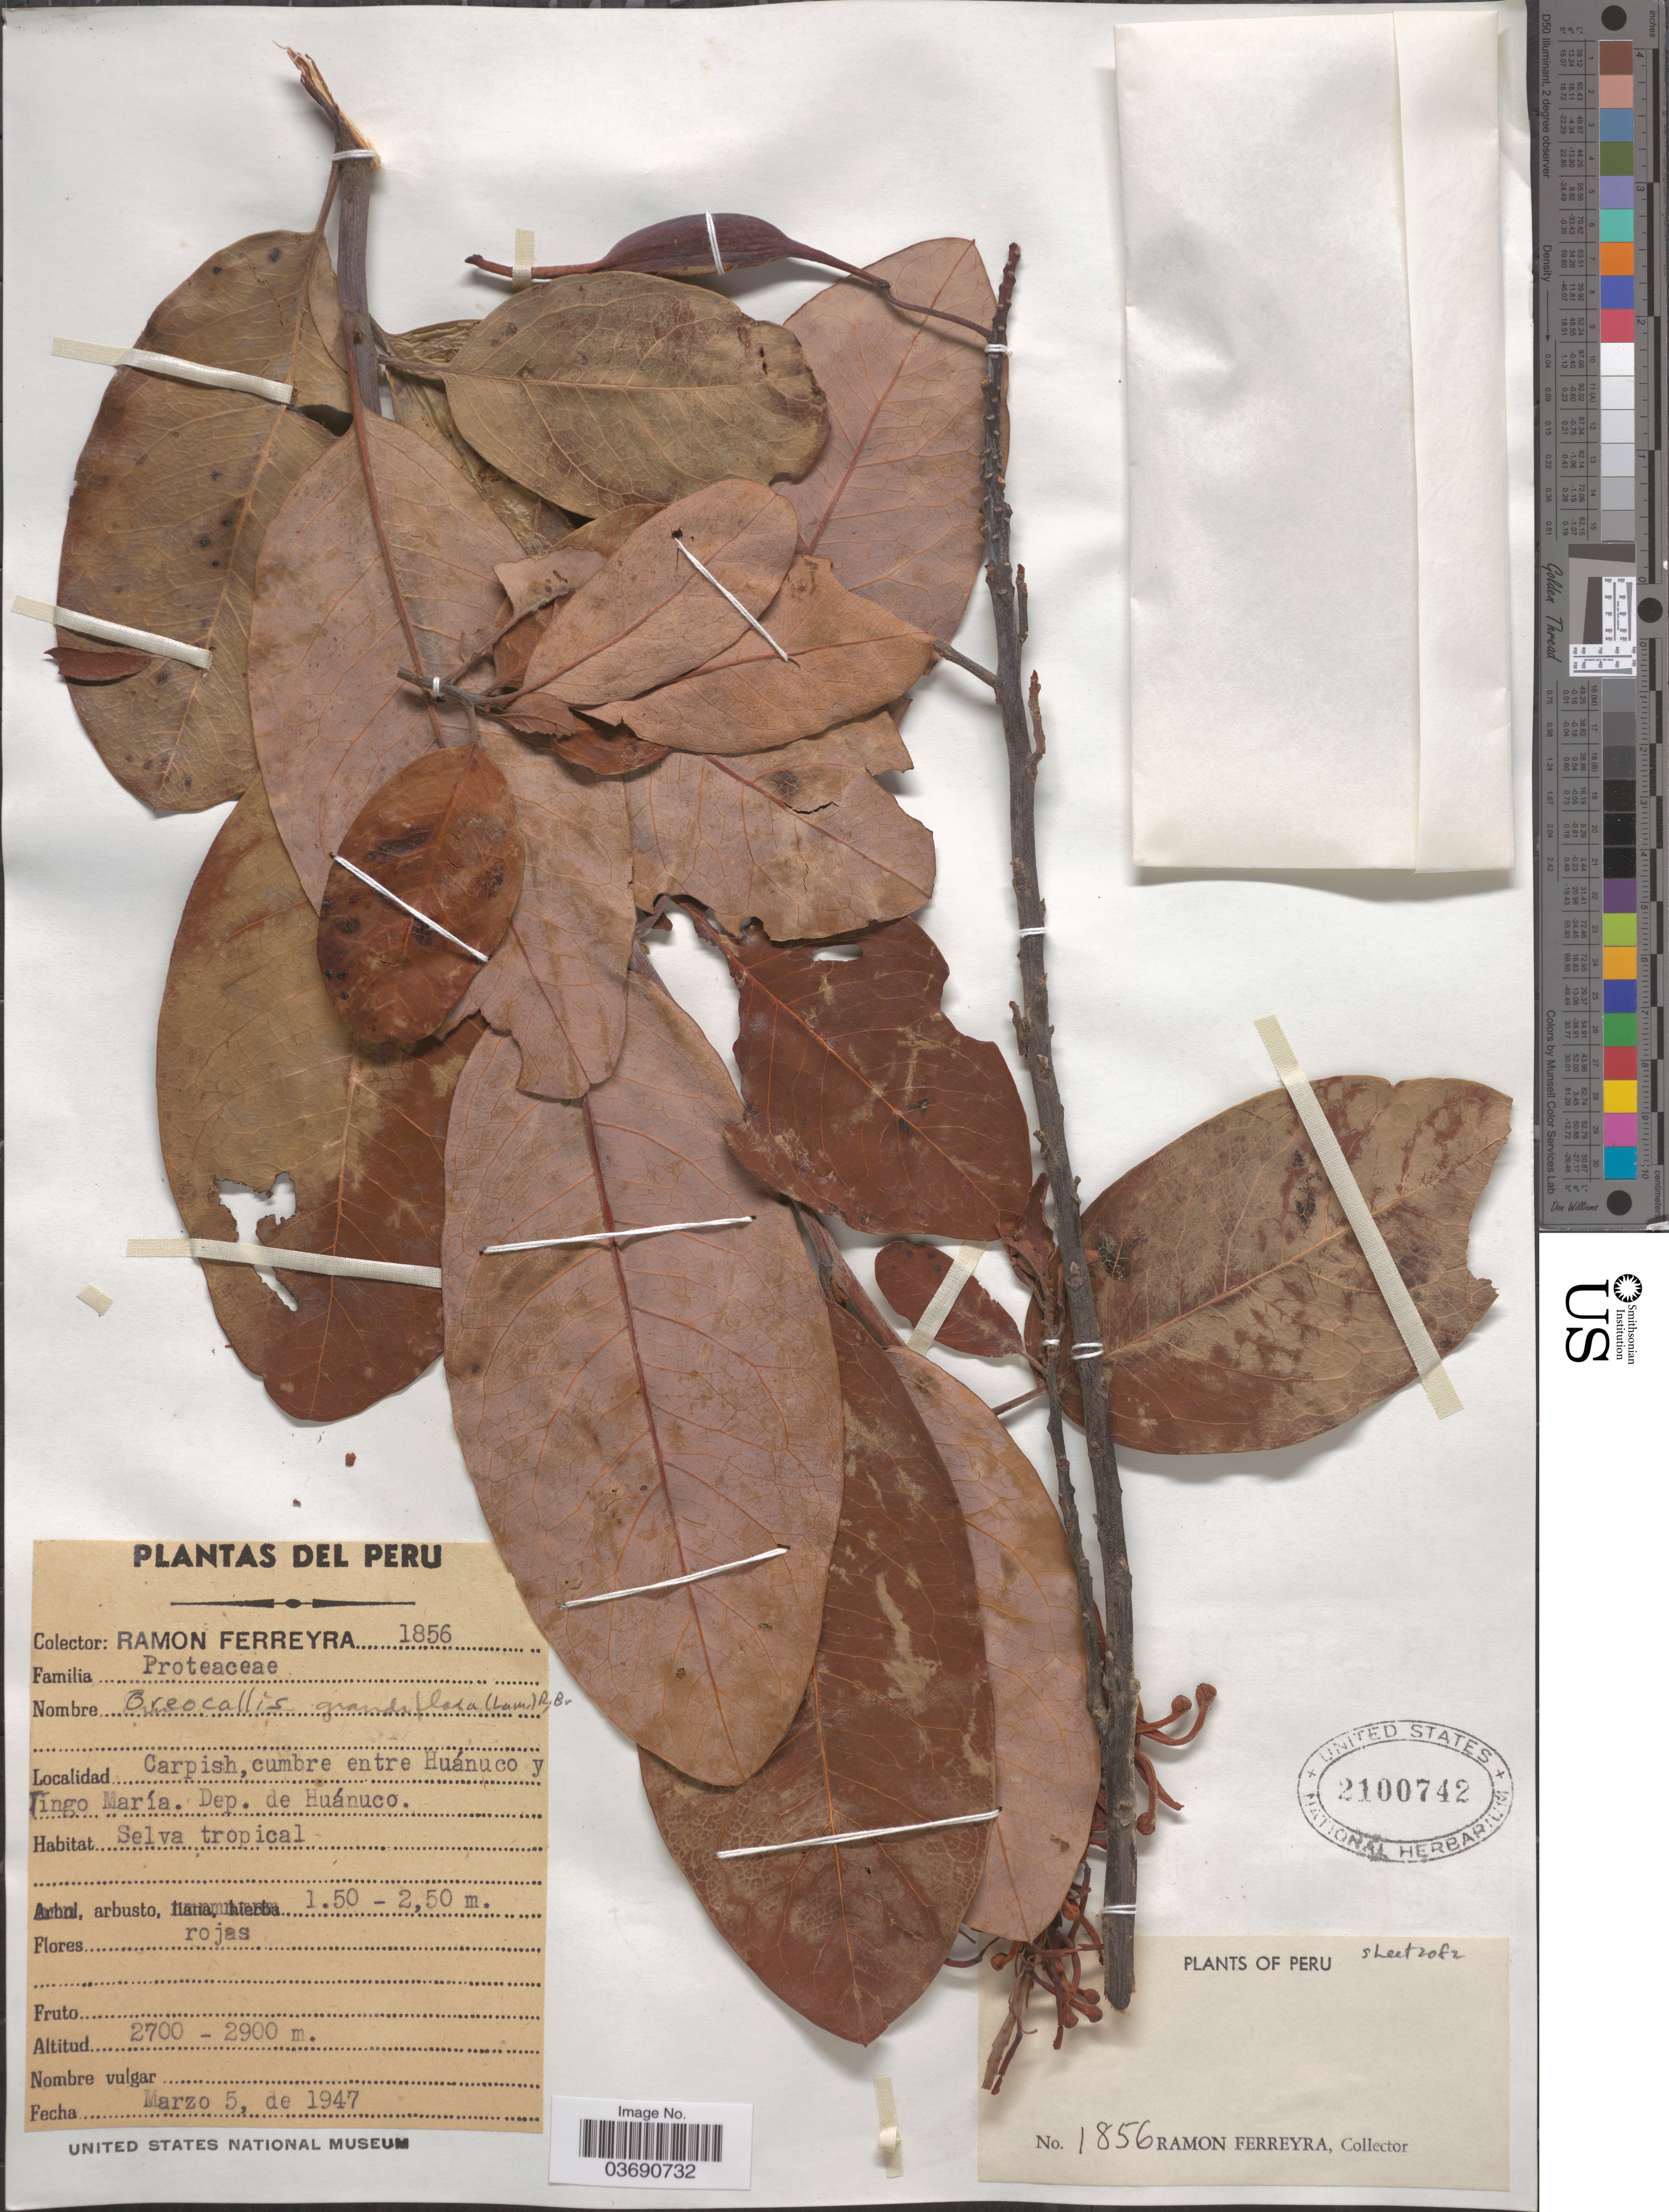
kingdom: Plantae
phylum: Tracheophyta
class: Magnoliopsida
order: Proteales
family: Proteaceae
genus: Oreocallis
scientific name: Oreocallis grandiflora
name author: (Lam.) R. Br.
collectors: R. A. Ferreyra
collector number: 1856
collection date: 1947-03-05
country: Peru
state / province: Huánuco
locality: Carpish, cumbre entre Huánuco y Tíngo María. Dep. de Huánuco.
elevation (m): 2700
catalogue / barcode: US 2100742